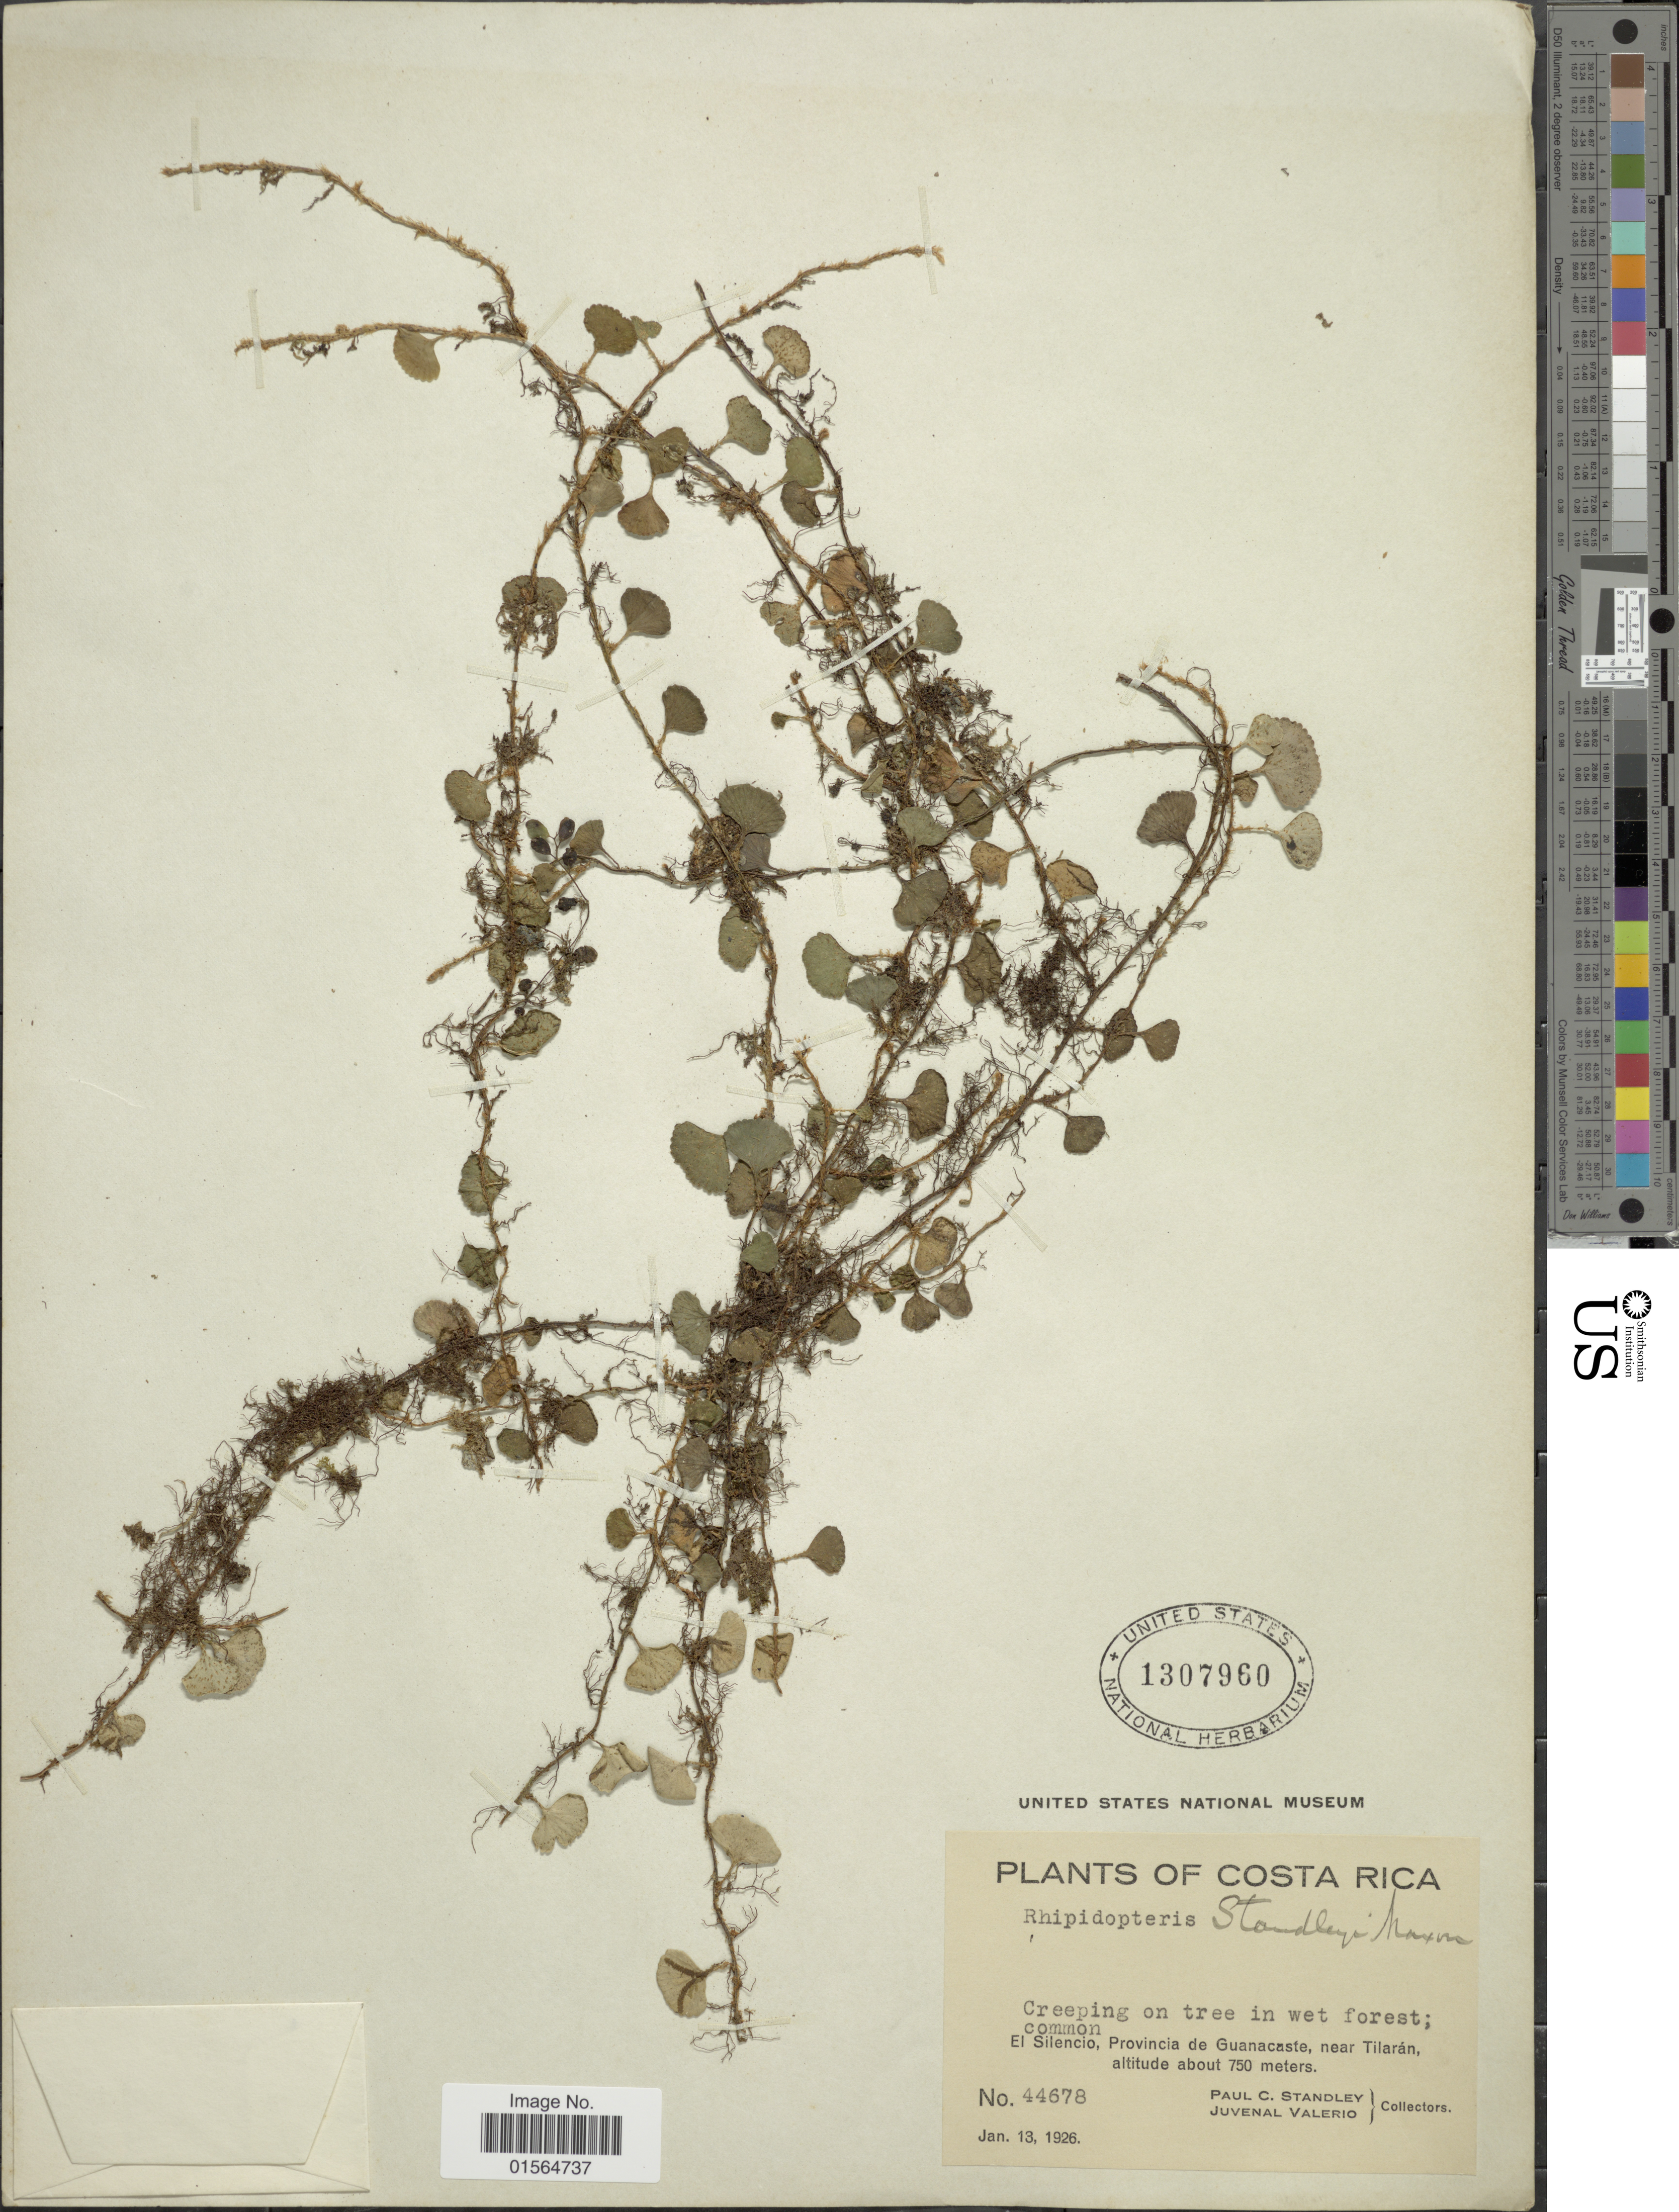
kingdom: Plantae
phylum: Tracheophyta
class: Polypodiopsida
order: Polypodiales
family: Dryopteridaceae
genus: Elaphoglossum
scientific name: Elaphoglossum peltatum f. standleyi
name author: (Maxon) Mickel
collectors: P. C. Standley & J. Valerio R.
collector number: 44678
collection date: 1926-01-13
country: Costa Rica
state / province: Guanacaste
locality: El Silencio, near Tilaran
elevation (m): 750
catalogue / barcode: US 1307960